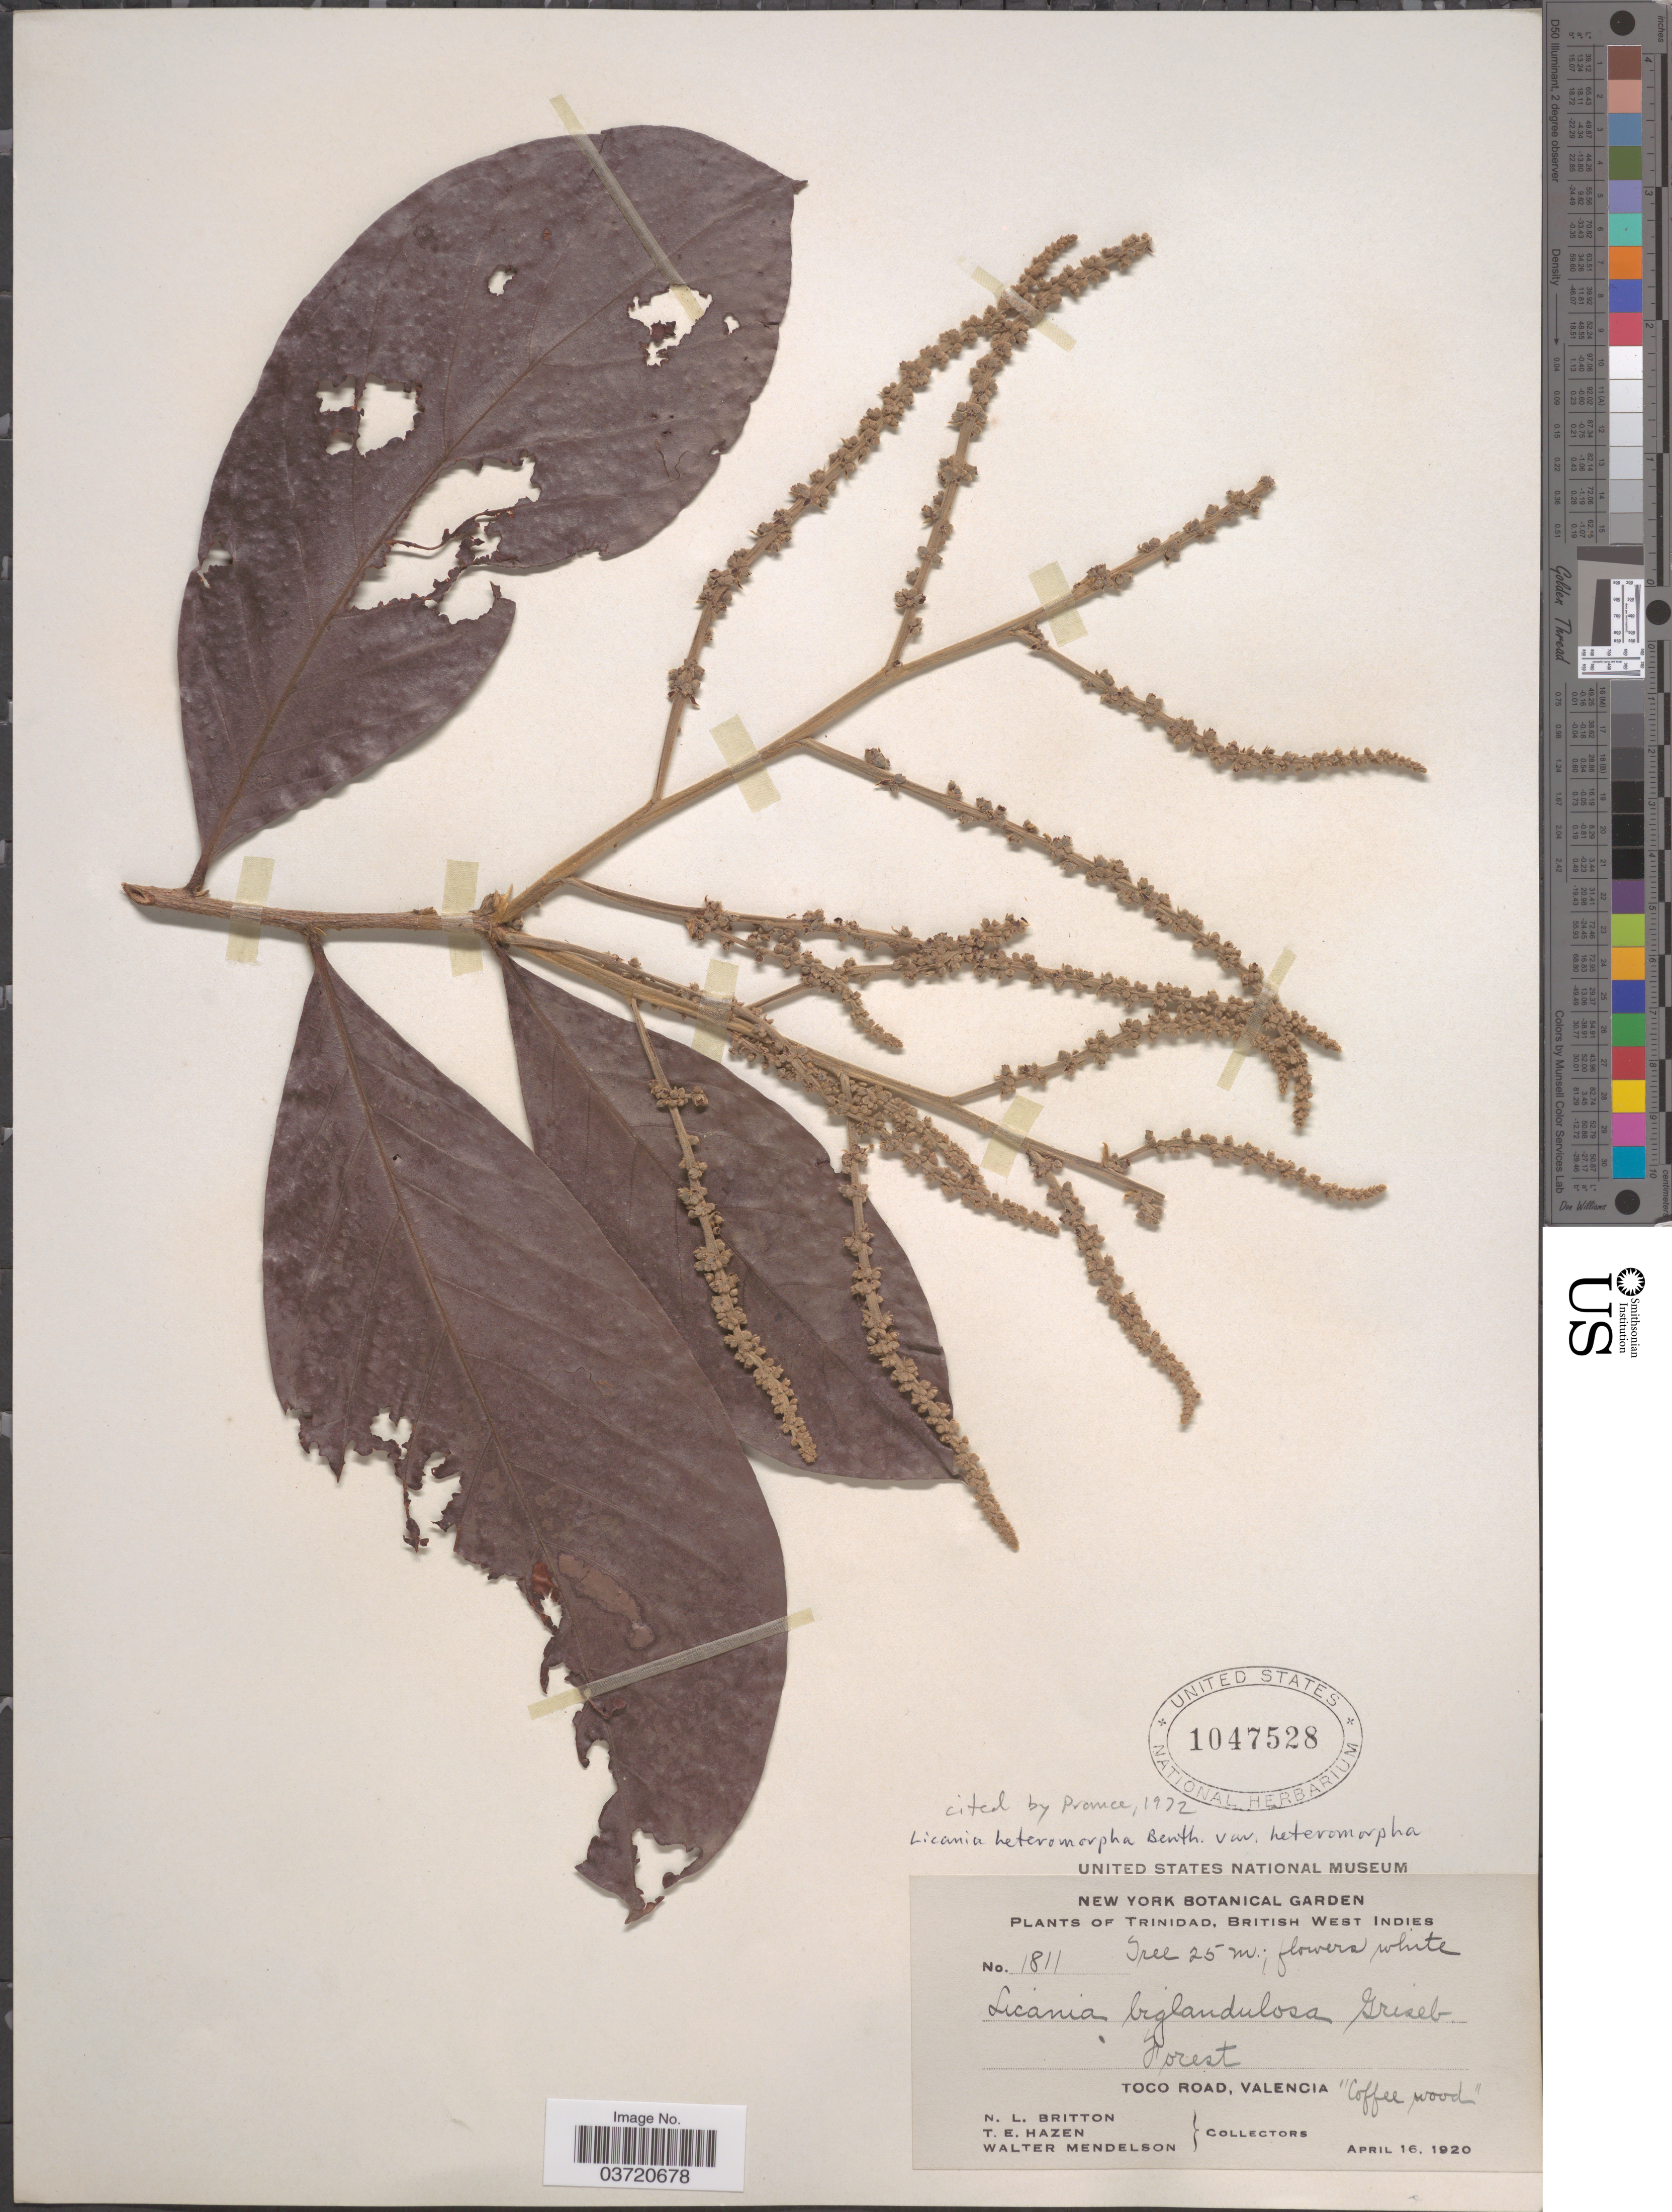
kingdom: Plantae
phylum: Tracheophyta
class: Magnoliopsida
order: Malpighiales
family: Chrysobalanaceae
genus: Hymenopus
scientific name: Hymenopus heteromorphus var. heteromorphus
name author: (Benth.) Sothers & Prance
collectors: N. Britton, T. E. Hazen & W. Mendelson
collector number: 1811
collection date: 1920-04-16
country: Trinidad and Tobago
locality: Trinidad, British West Indies. Toco Road, Valencia.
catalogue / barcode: US 1047528